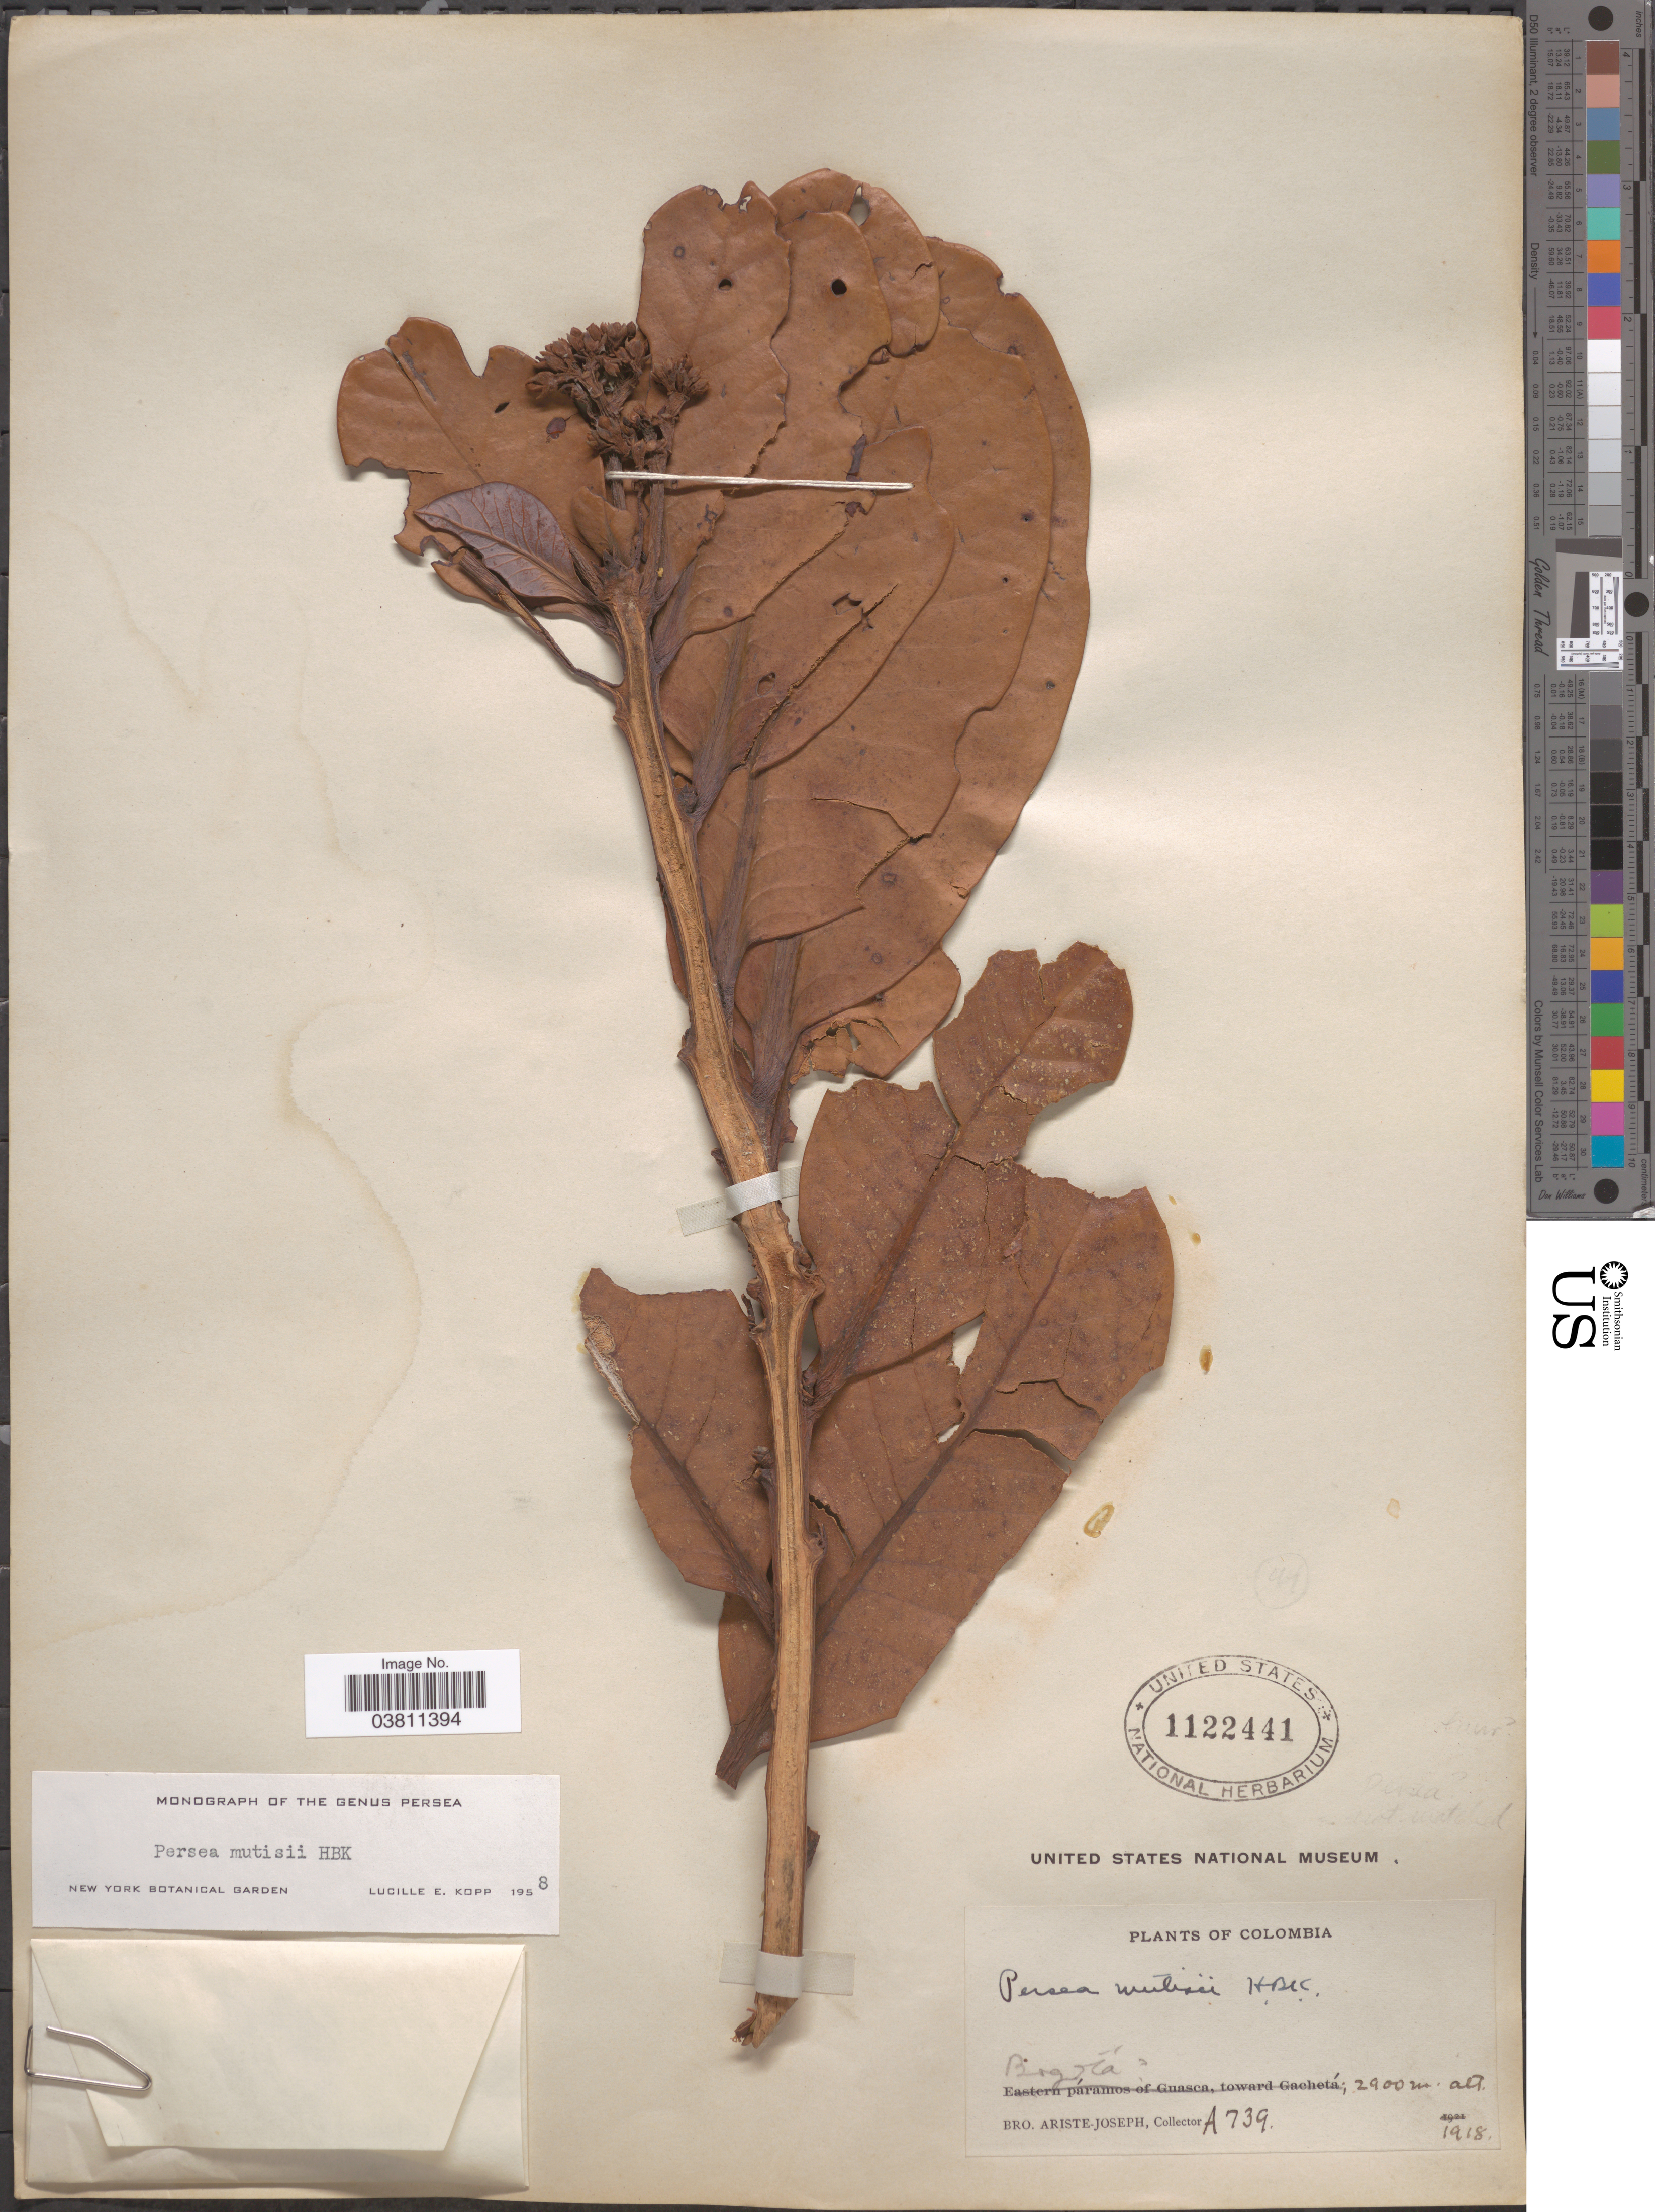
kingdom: Plantae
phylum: Tracheophyta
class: Magnoliopsida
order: Laurales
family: Lauraceae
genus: Persea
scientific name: Persea mutisii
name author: Kunth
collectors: Bro. Ariste-Joseph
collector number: A739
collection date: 1918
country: Colombia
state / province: Bogota D.C.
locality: Bogotá.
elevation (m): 2900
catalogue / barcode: US 1122441